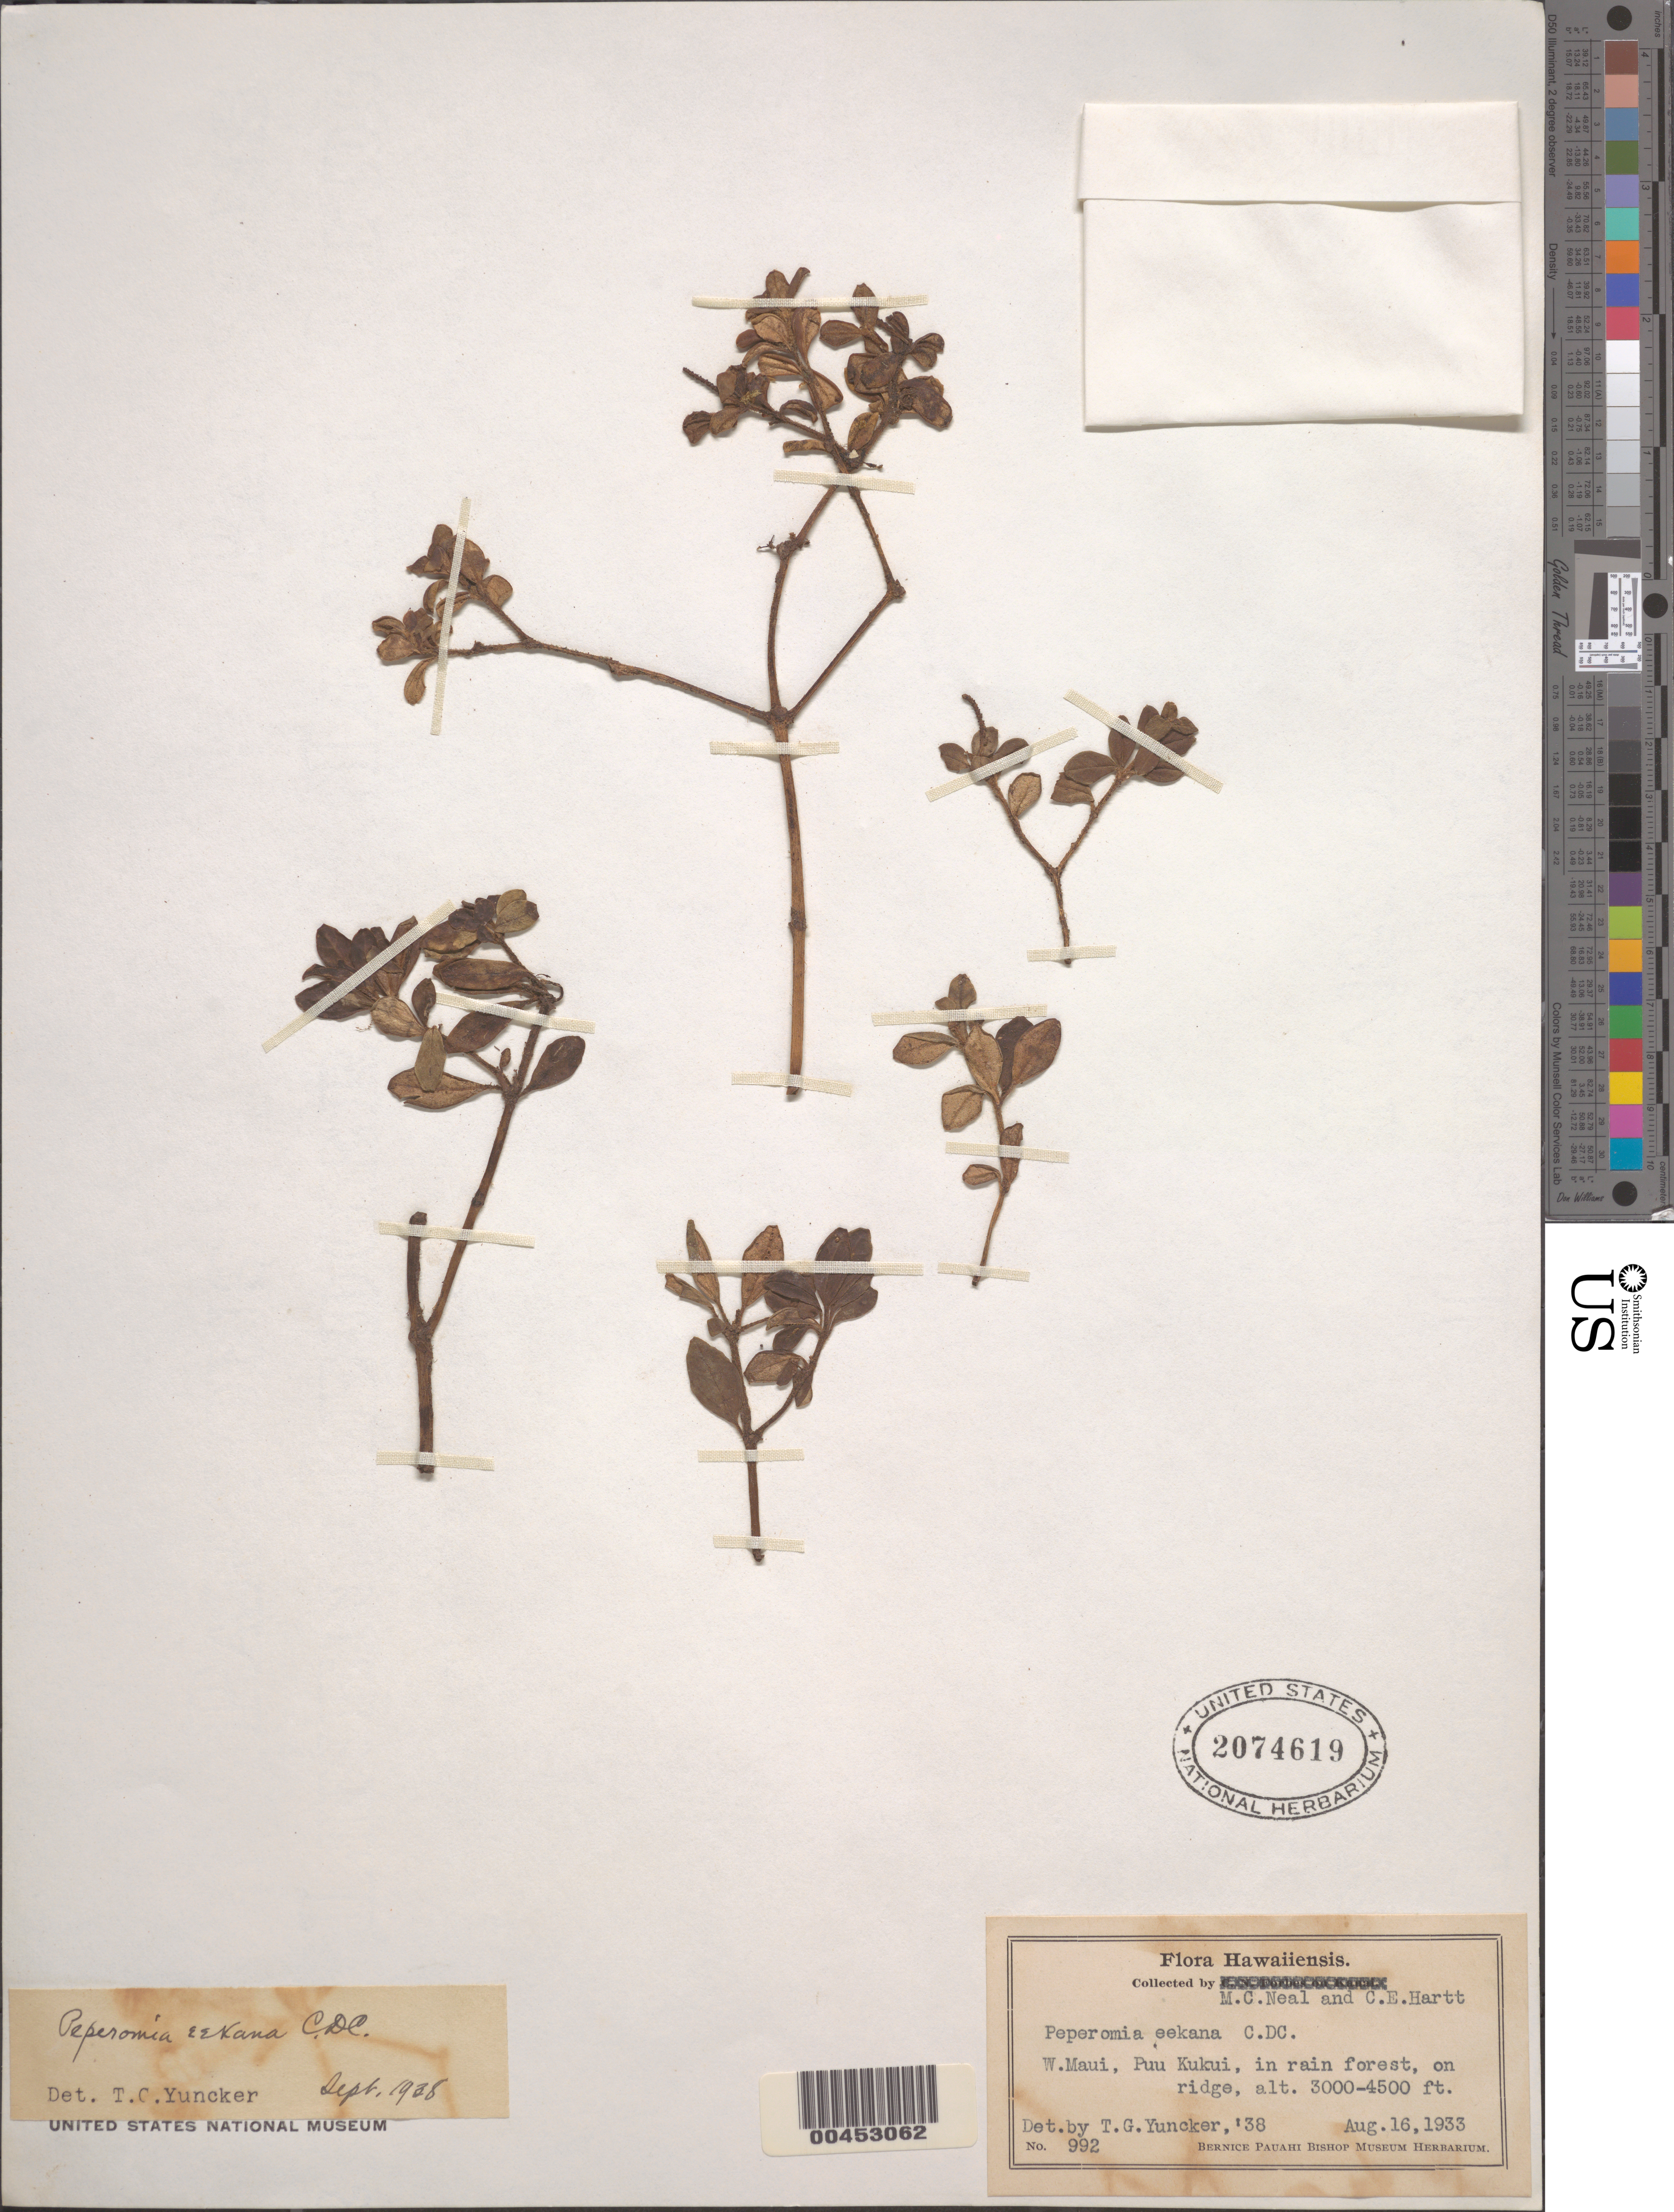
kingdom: Plantae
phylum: Tracheophyta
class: Magnoliopsida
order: Piperales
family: Piperaceae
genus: Peperomia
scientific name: Peperomia eekana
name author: C. DC.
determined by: Yuncker, T. G.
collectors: W. Ning & C. Hartt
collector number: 992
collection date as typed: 16 Aug 1933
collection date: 1933-08-16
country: United States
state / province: Hawaii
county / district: Maui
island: Maui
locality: W Maui, Puu Kukui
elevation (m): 914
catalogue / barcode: US 2074619